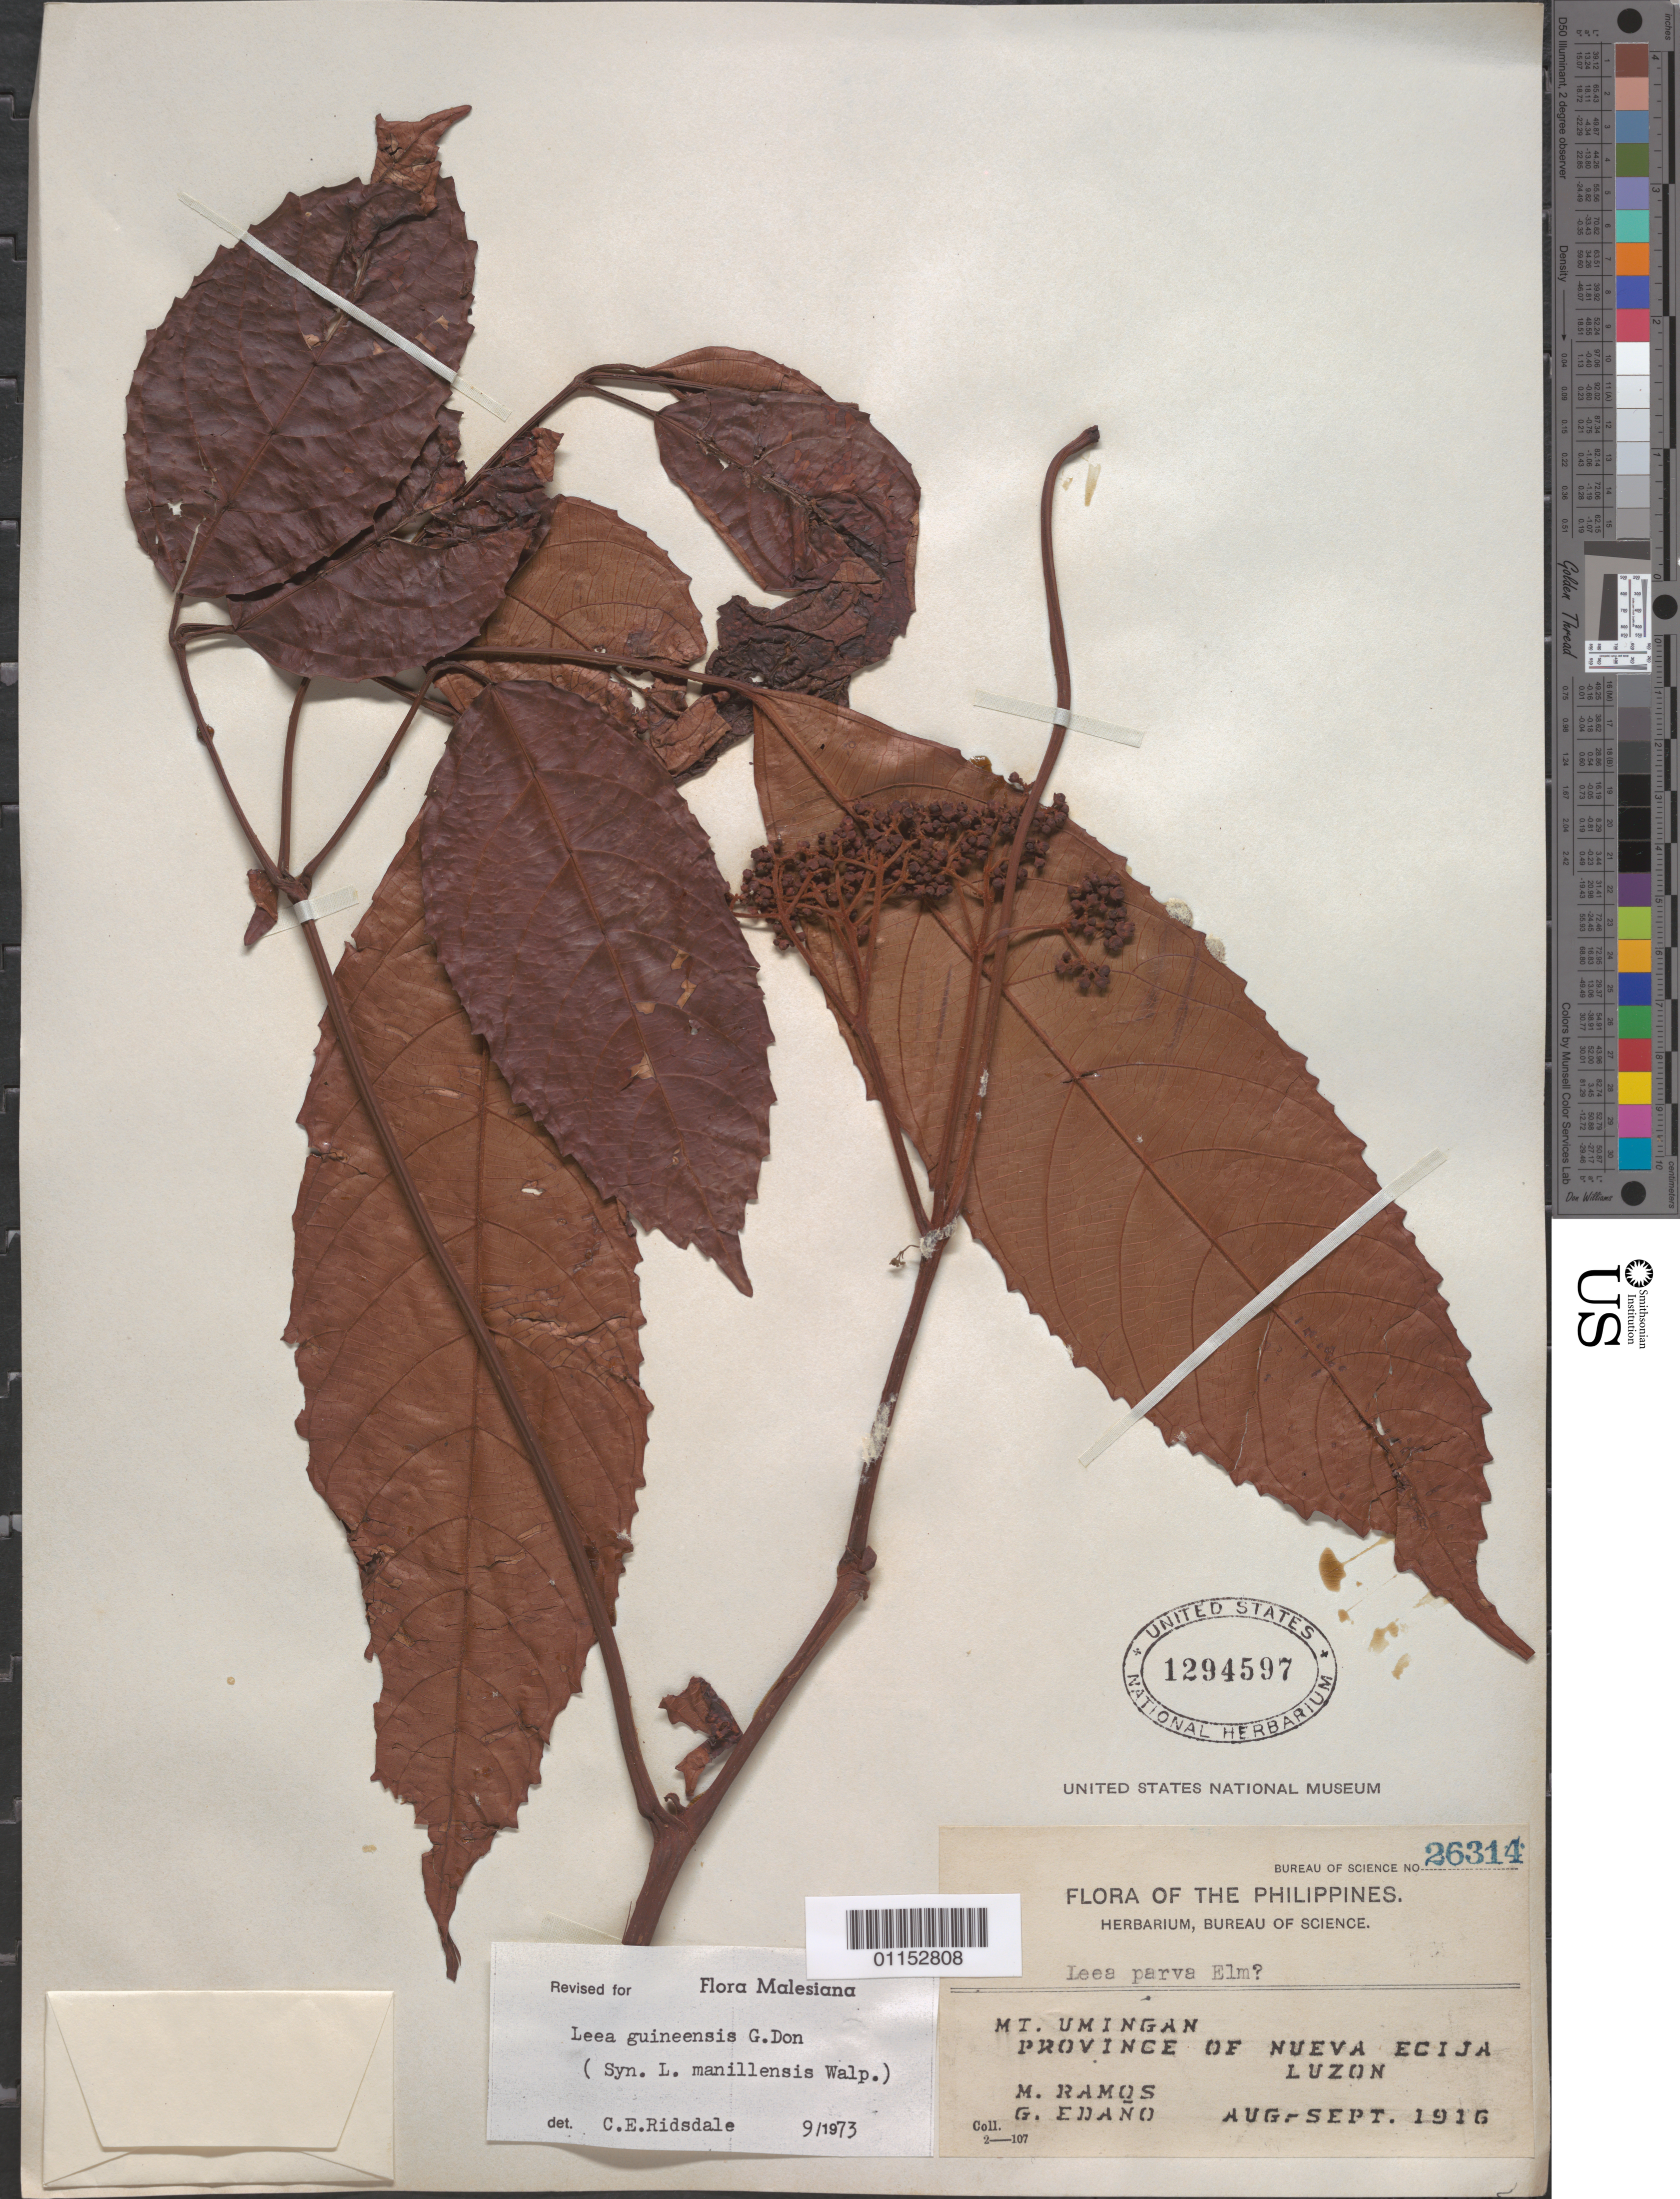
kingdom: Plantae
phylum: Tracheophyta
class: Magnoliopsida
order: Vitales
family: Vitaceae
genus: Leea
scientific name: Leea guineensis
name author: G. Don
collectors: M. Ramos & G. Edaño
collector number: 26314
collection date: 1916-08/1916-09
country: Philippines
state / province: Central Luzon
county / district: Nueva Ecija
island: Luzon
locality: Mt Umingan. Luzon.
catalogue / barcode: US 1294597